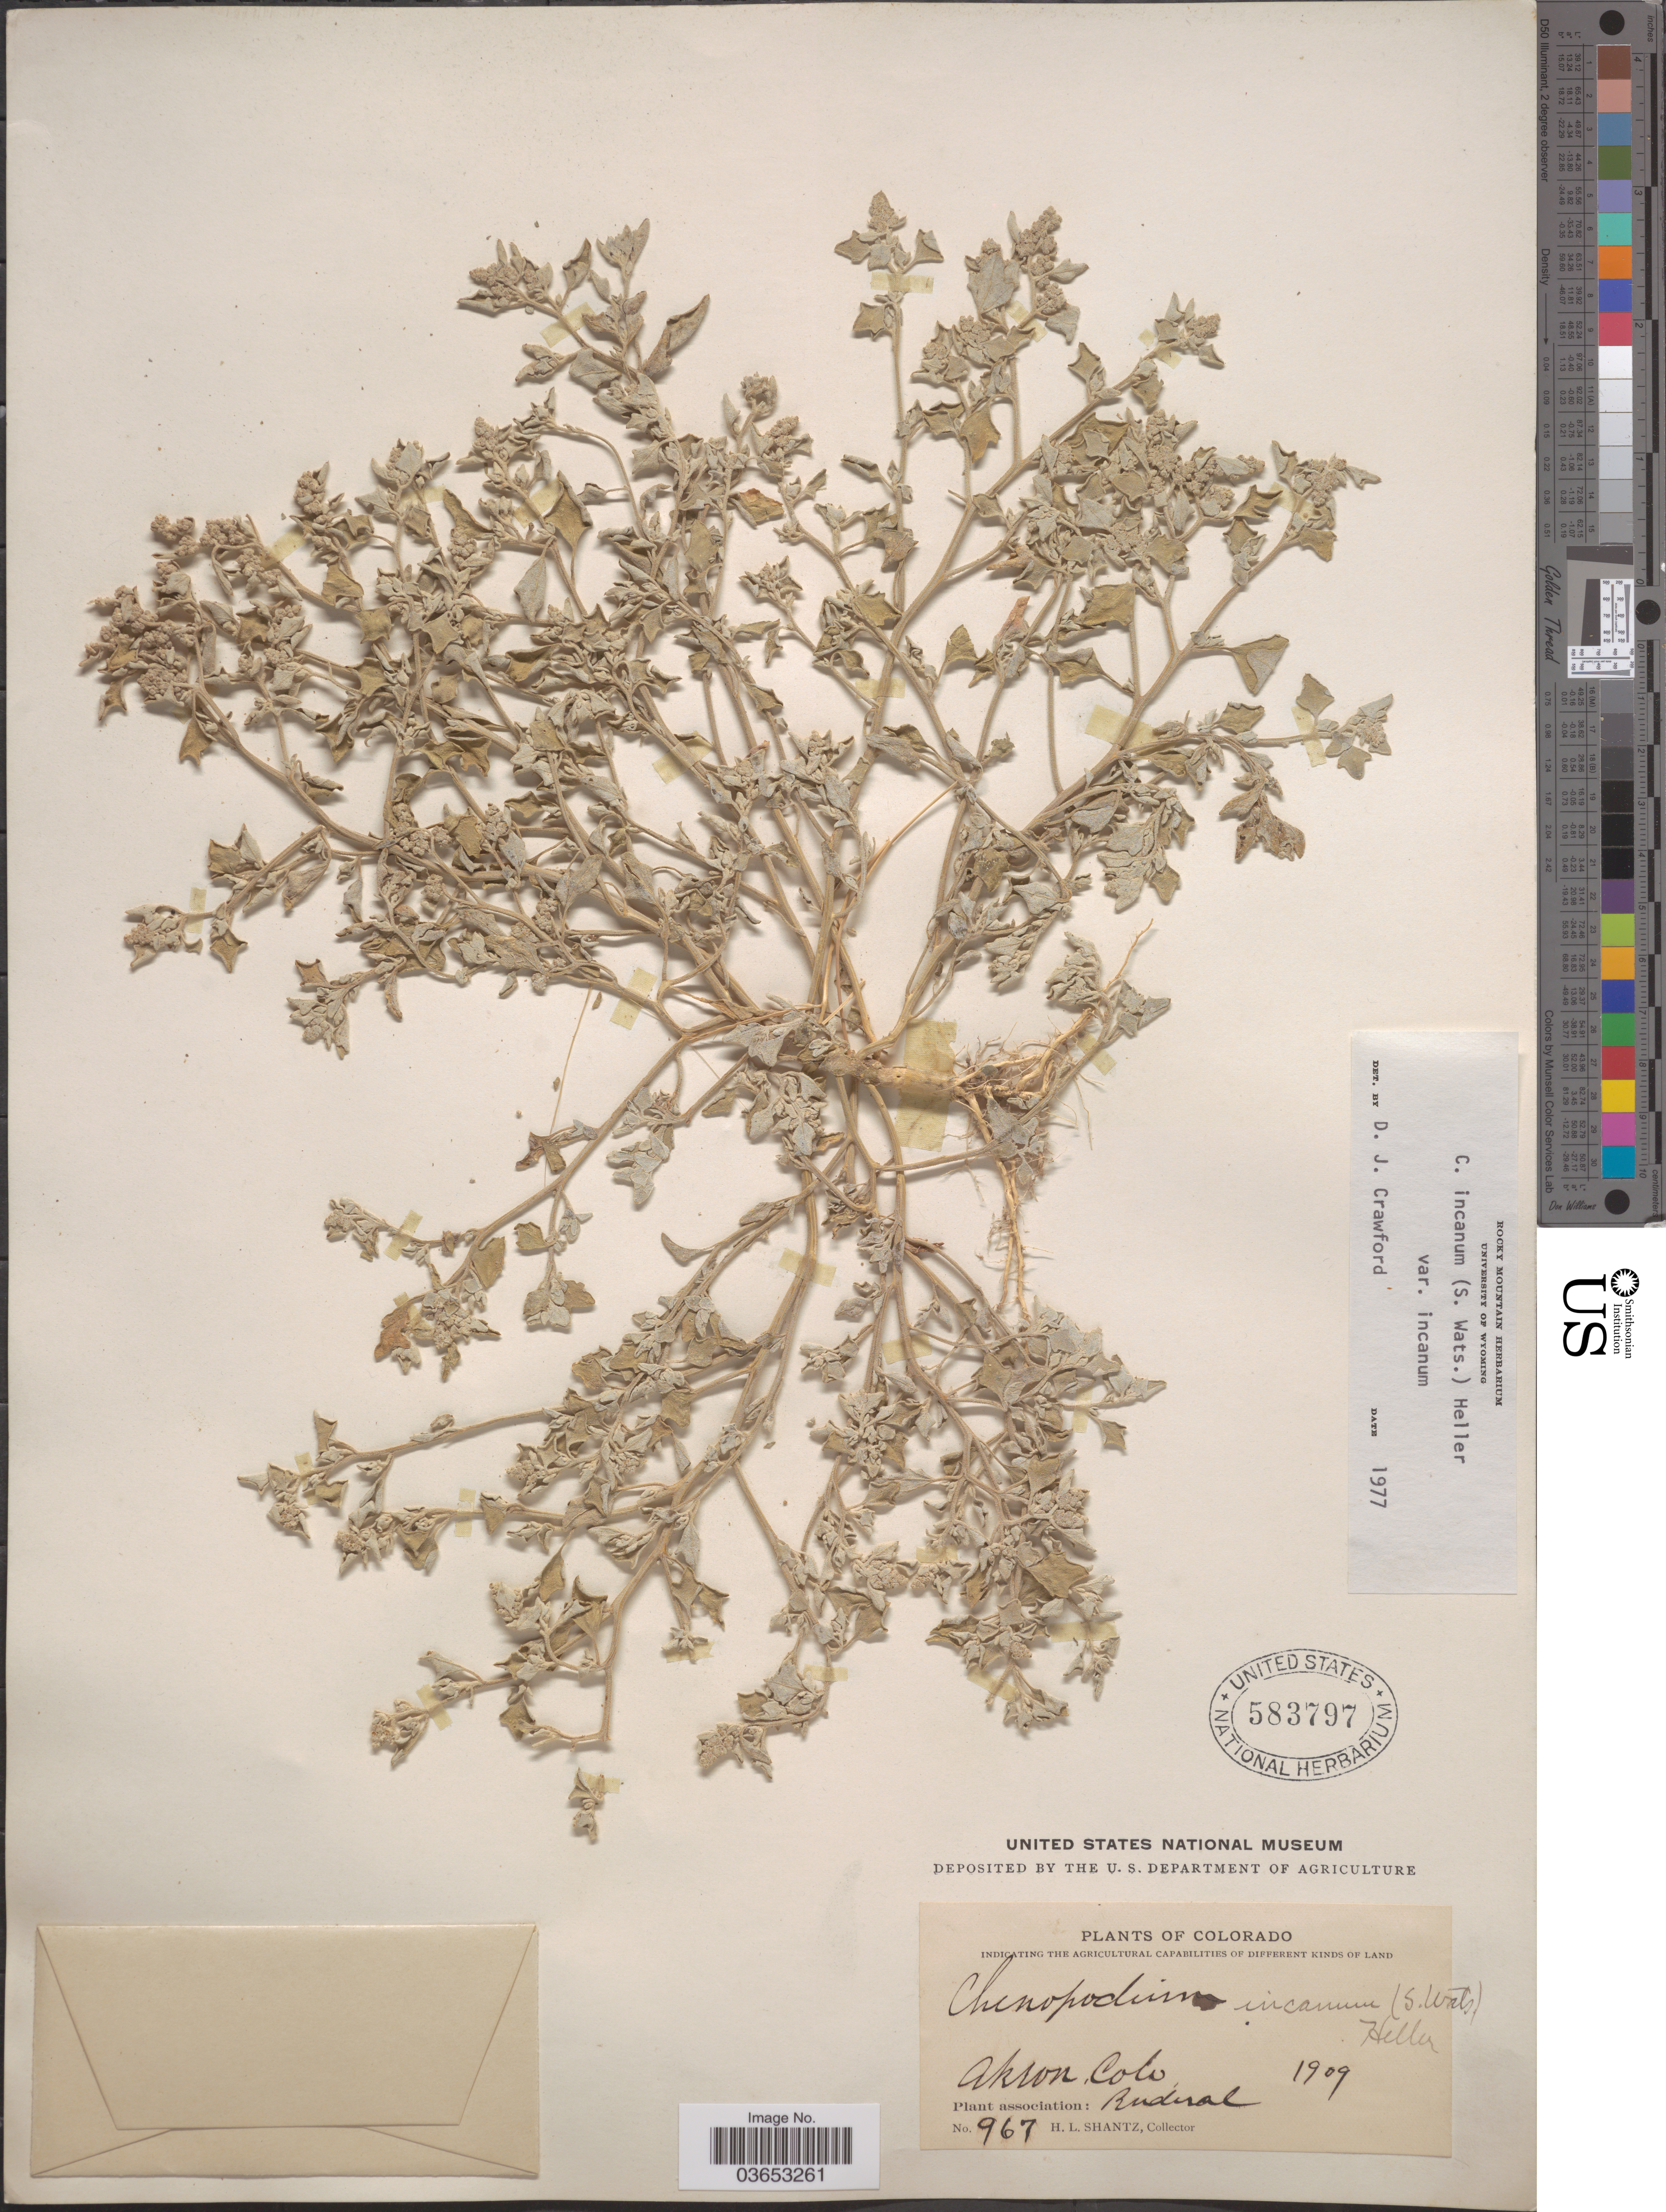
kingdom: Plantae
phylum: Tracheophyta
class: Magnoliopsida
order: Caryophyllales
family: Amaranthaceae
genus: Chenopodium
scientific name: Chenopodium incanum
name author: (S. Watson) A. Heller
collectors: H. Shantz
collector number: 967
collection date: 1909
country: United States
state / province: Colorado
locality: Akron Colo.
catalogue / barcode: US 583797